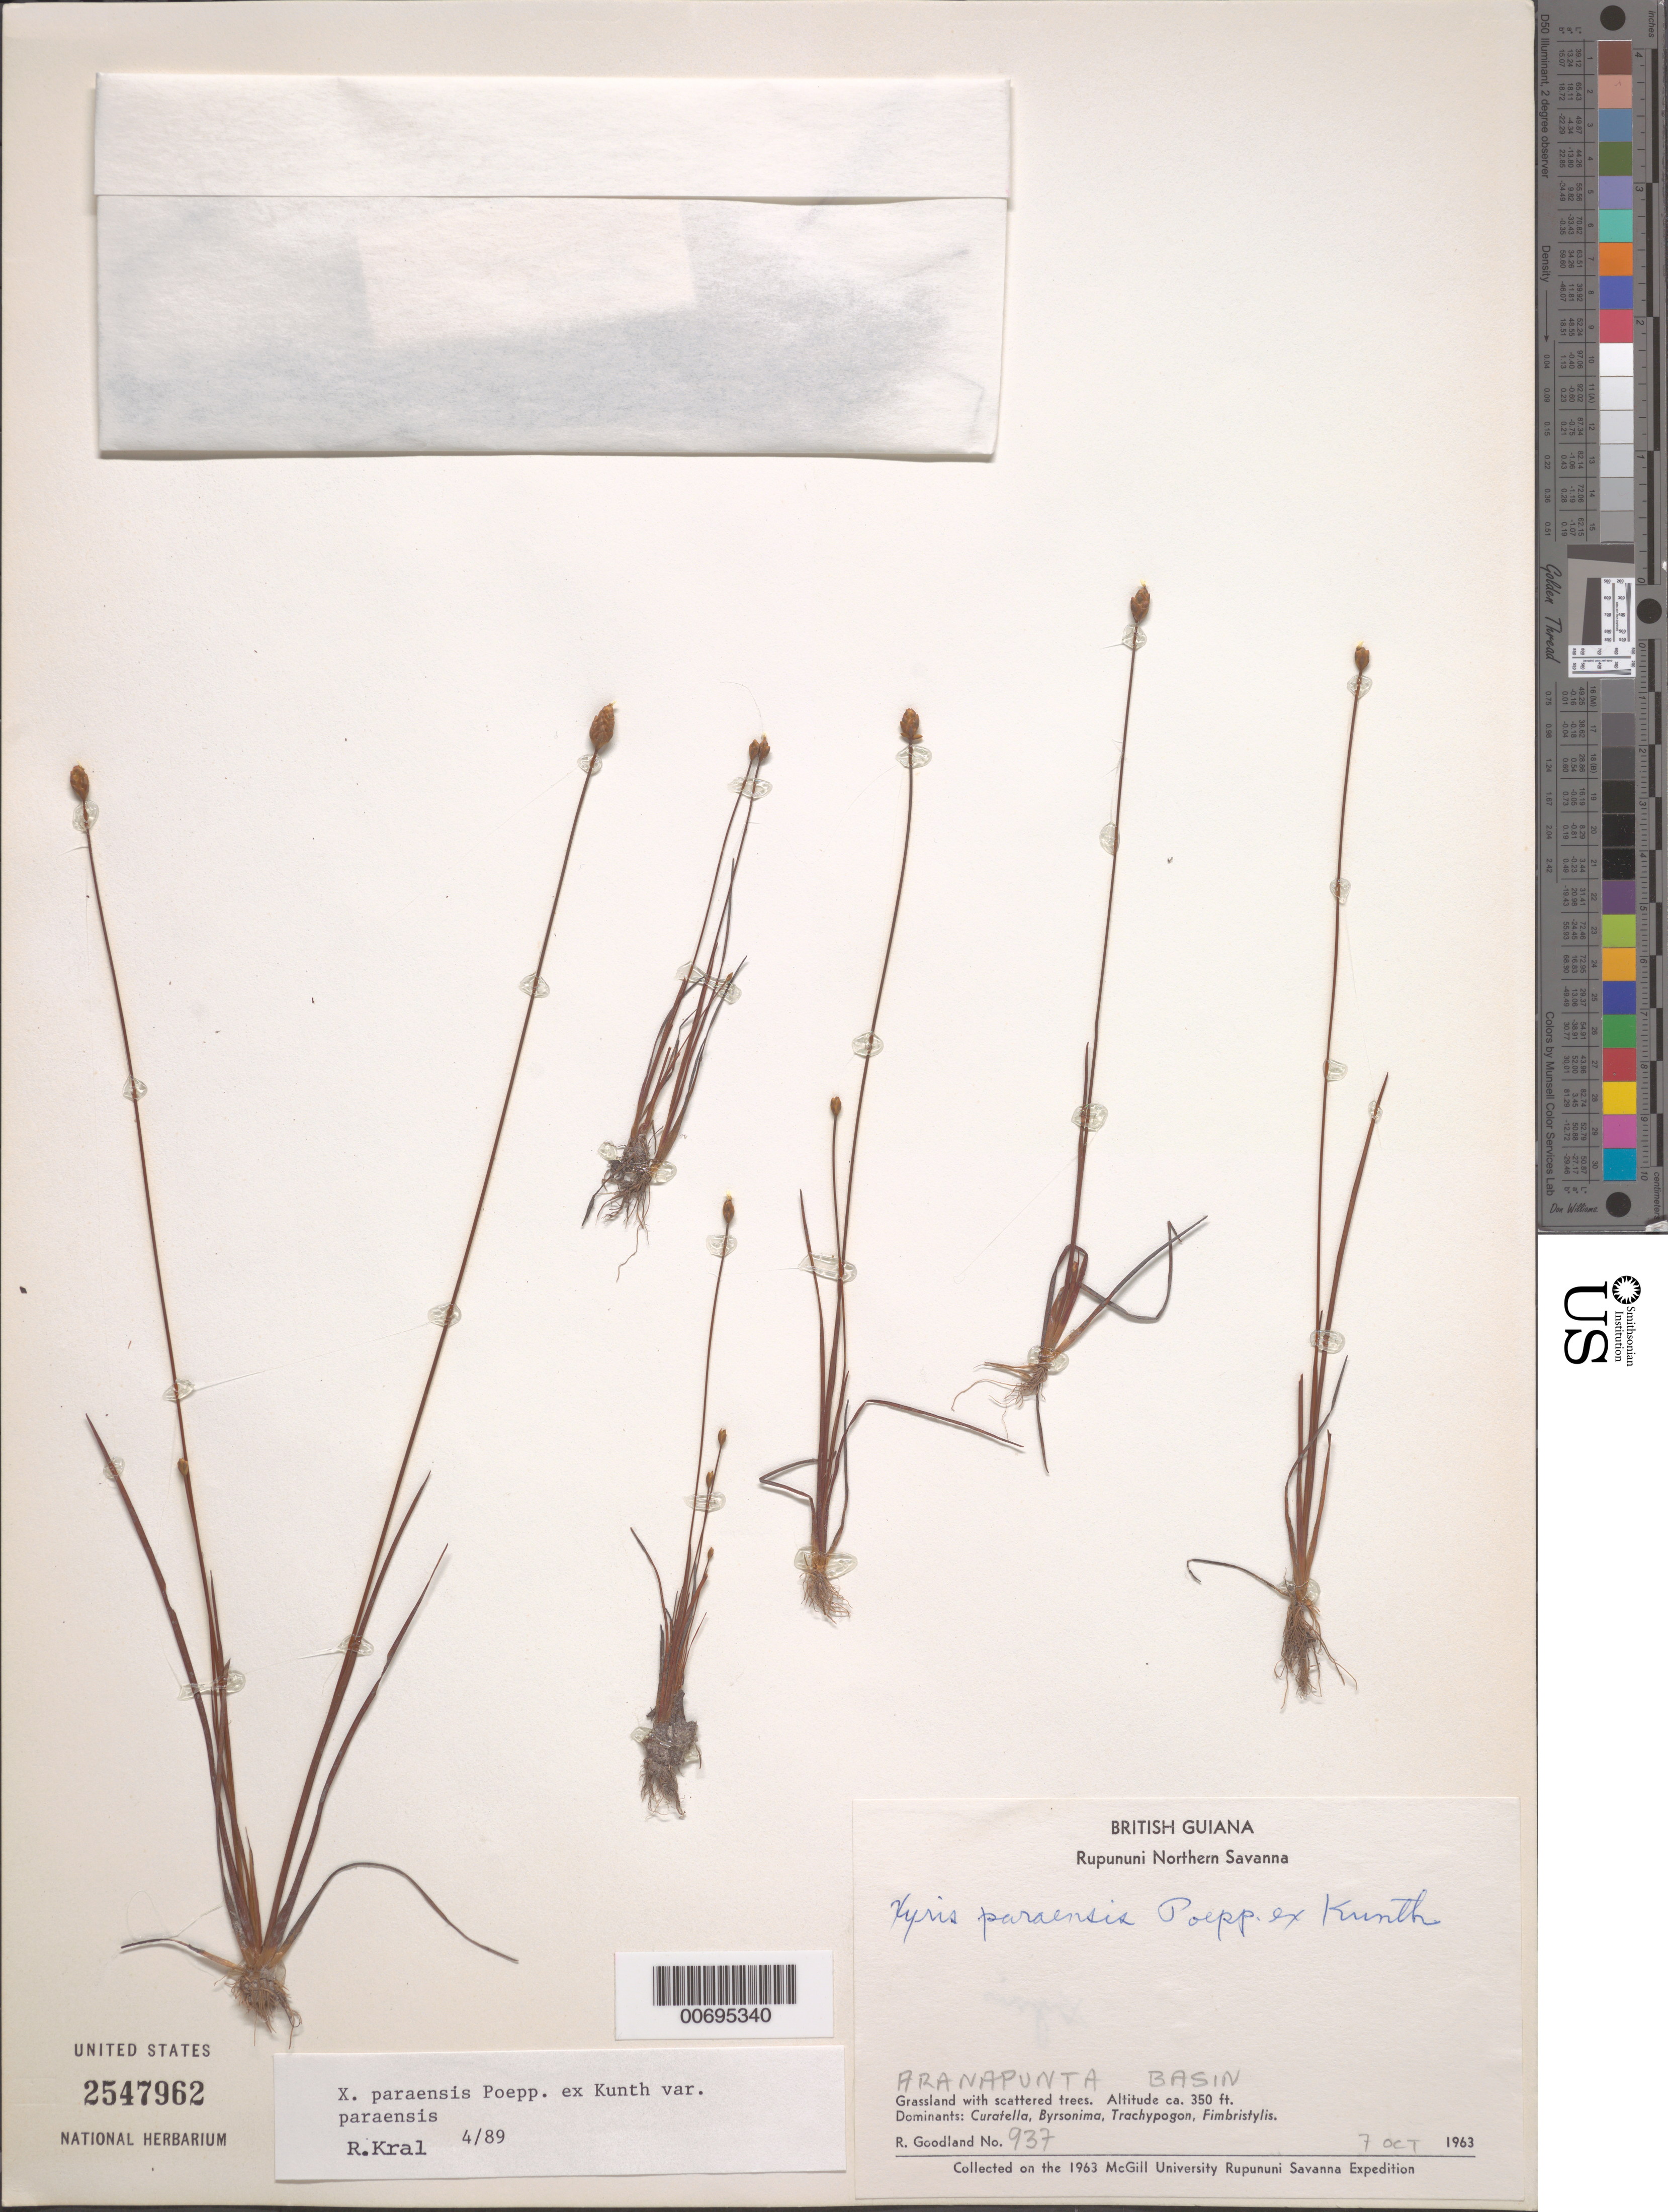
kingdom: Plantae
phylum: Tracheophyta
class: Liliopsida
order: Poales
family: Xyridaceae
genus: Xyris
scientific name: Xyris paraensis var. paraensis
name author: Poepp. ex Kunth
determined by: Kral, Robert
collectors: R. Goodland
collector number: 937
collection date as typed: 7-Oct-63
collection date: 1963-10-07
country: Guyana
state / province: U. Takutu-U. Essequibo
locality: Rupununi Northern Savanna, Aranapunta Basin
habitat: Grassland with scattered trees. Dominants: Curatella, Byrsonima, Trachypogon, Fimbristylis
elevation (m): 107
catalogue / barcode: US 2547962